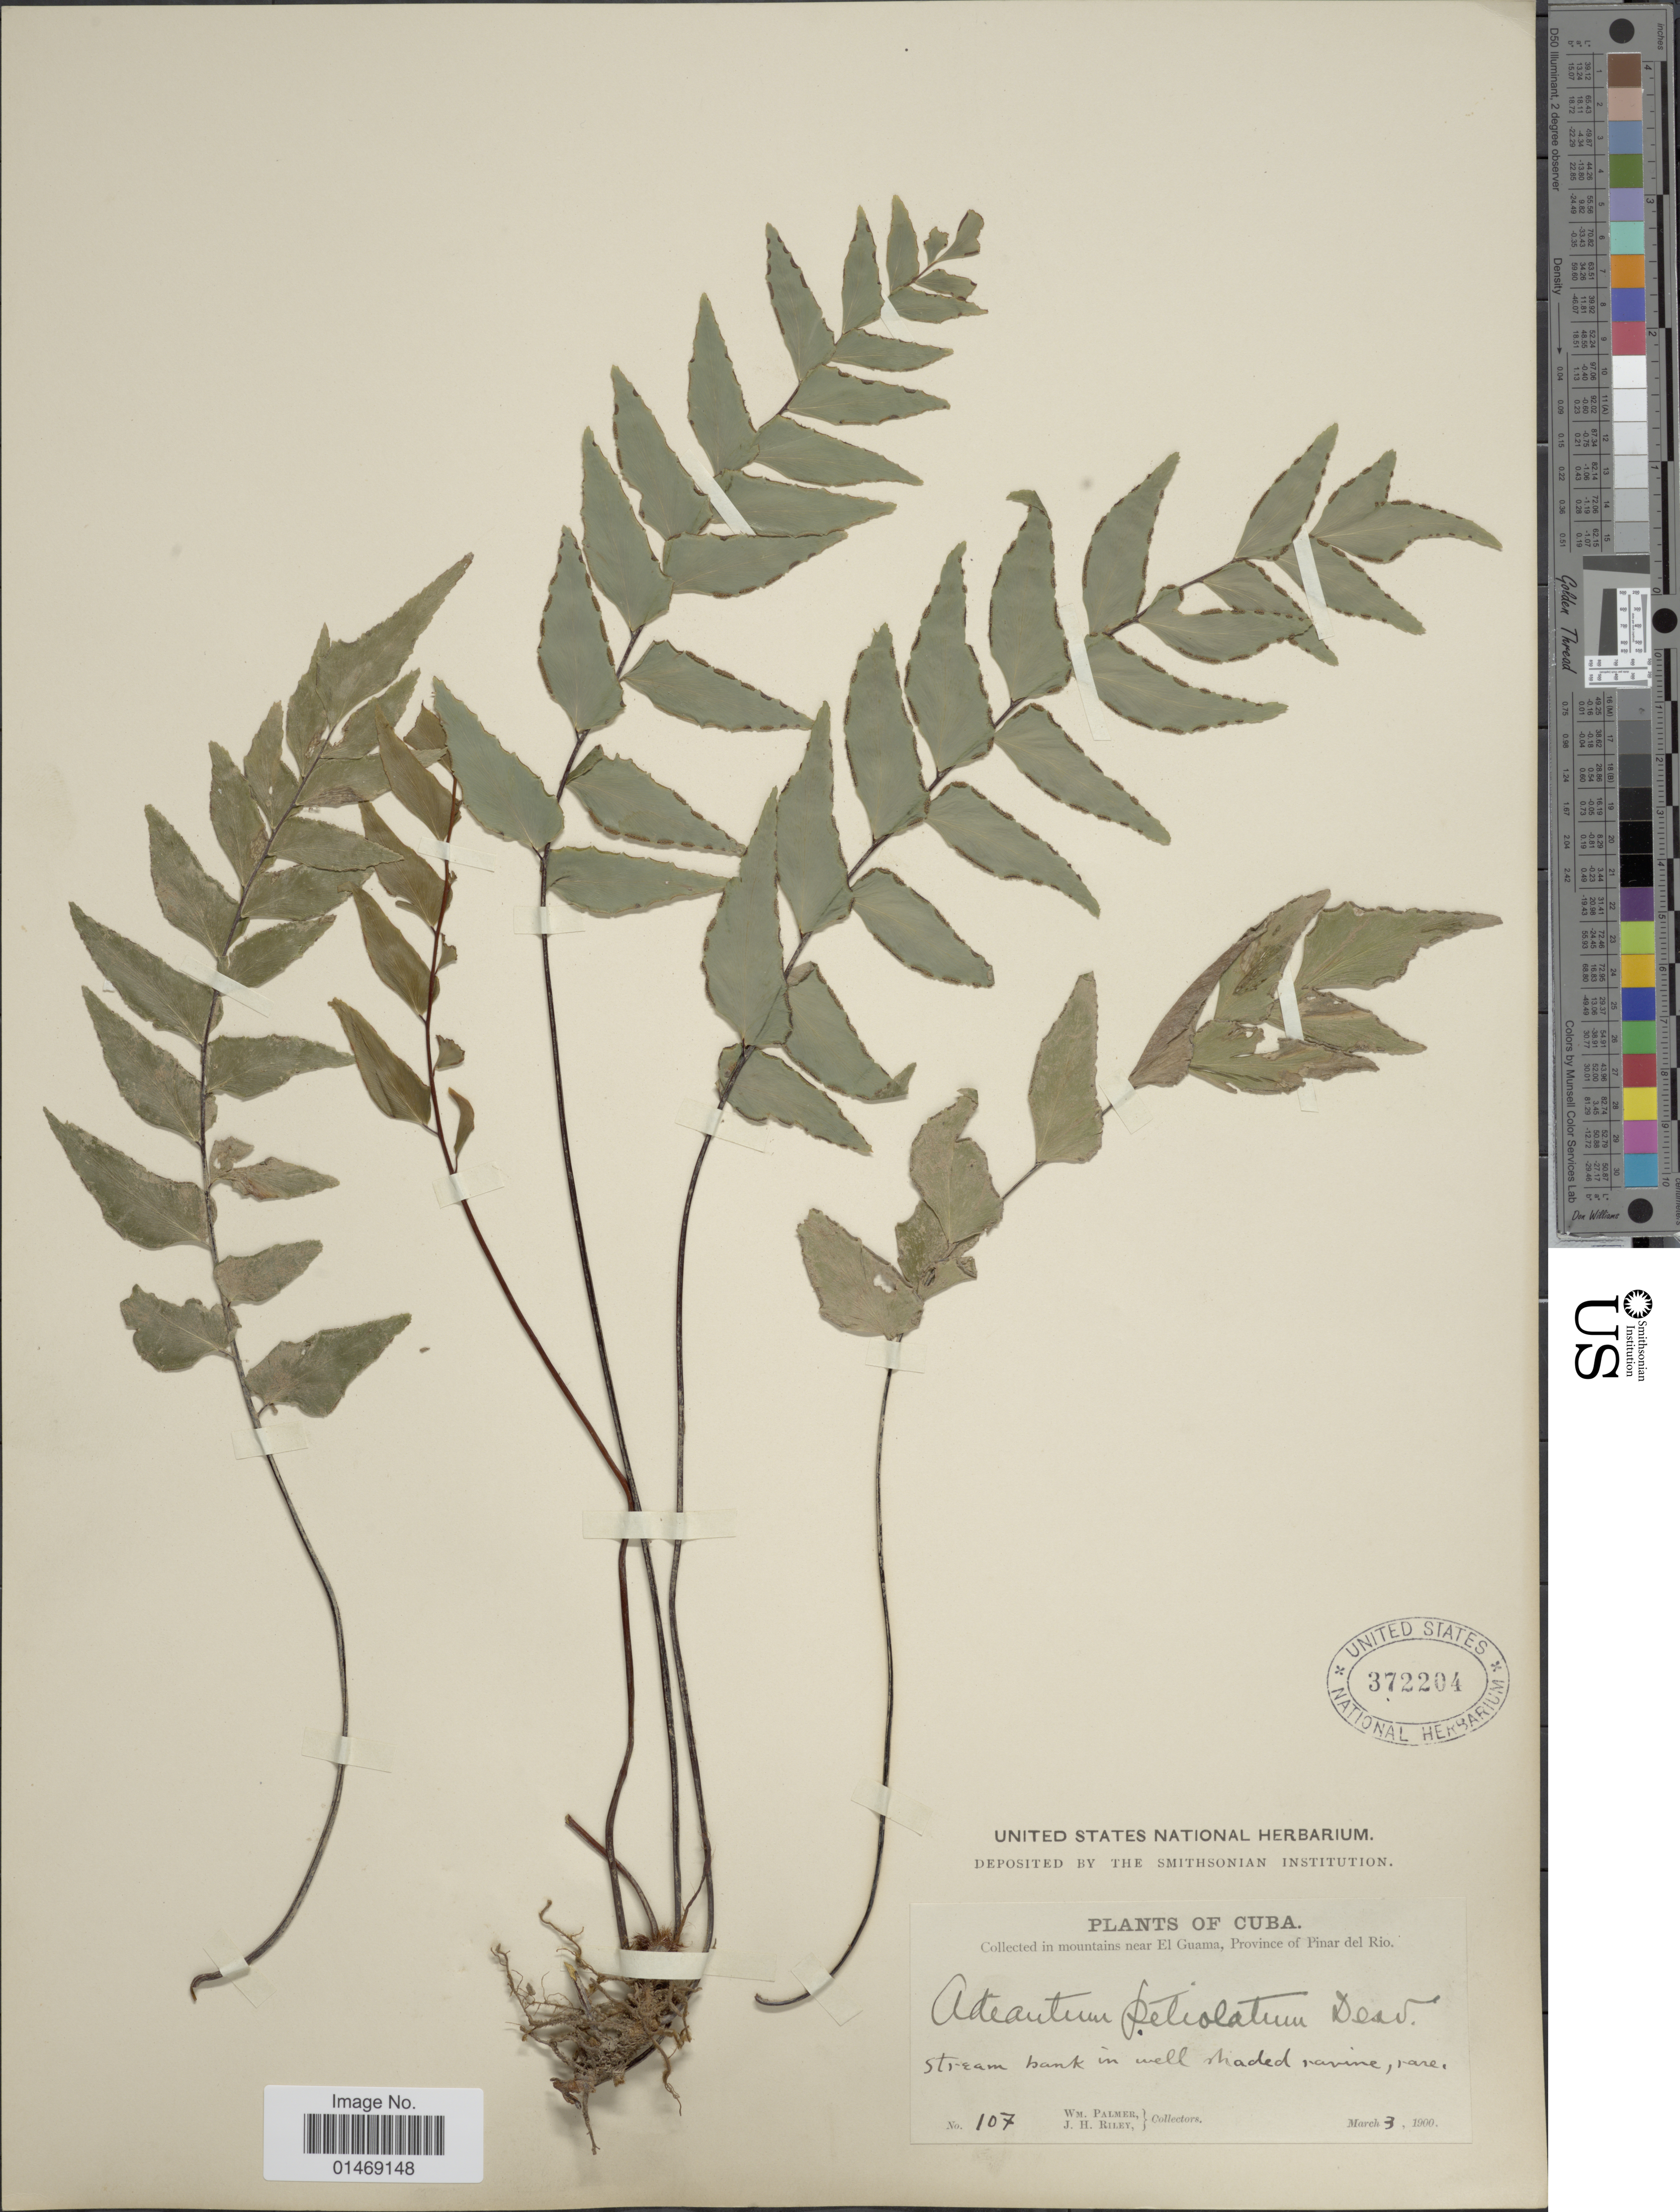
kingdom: Plantae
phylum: Tracheophyta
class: Polypodiopsida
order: Polypodiales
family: Pteridaceae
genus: Adiantum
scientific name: Adiantum petiolatum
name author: Desv.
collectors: W. Palmer & J. H. Riley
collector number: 107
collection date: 1900-03-03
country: Cuba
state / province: Pinar del Río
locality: In mountains near El Guama, stream bank in well shaded ravine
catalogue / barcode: US 372204